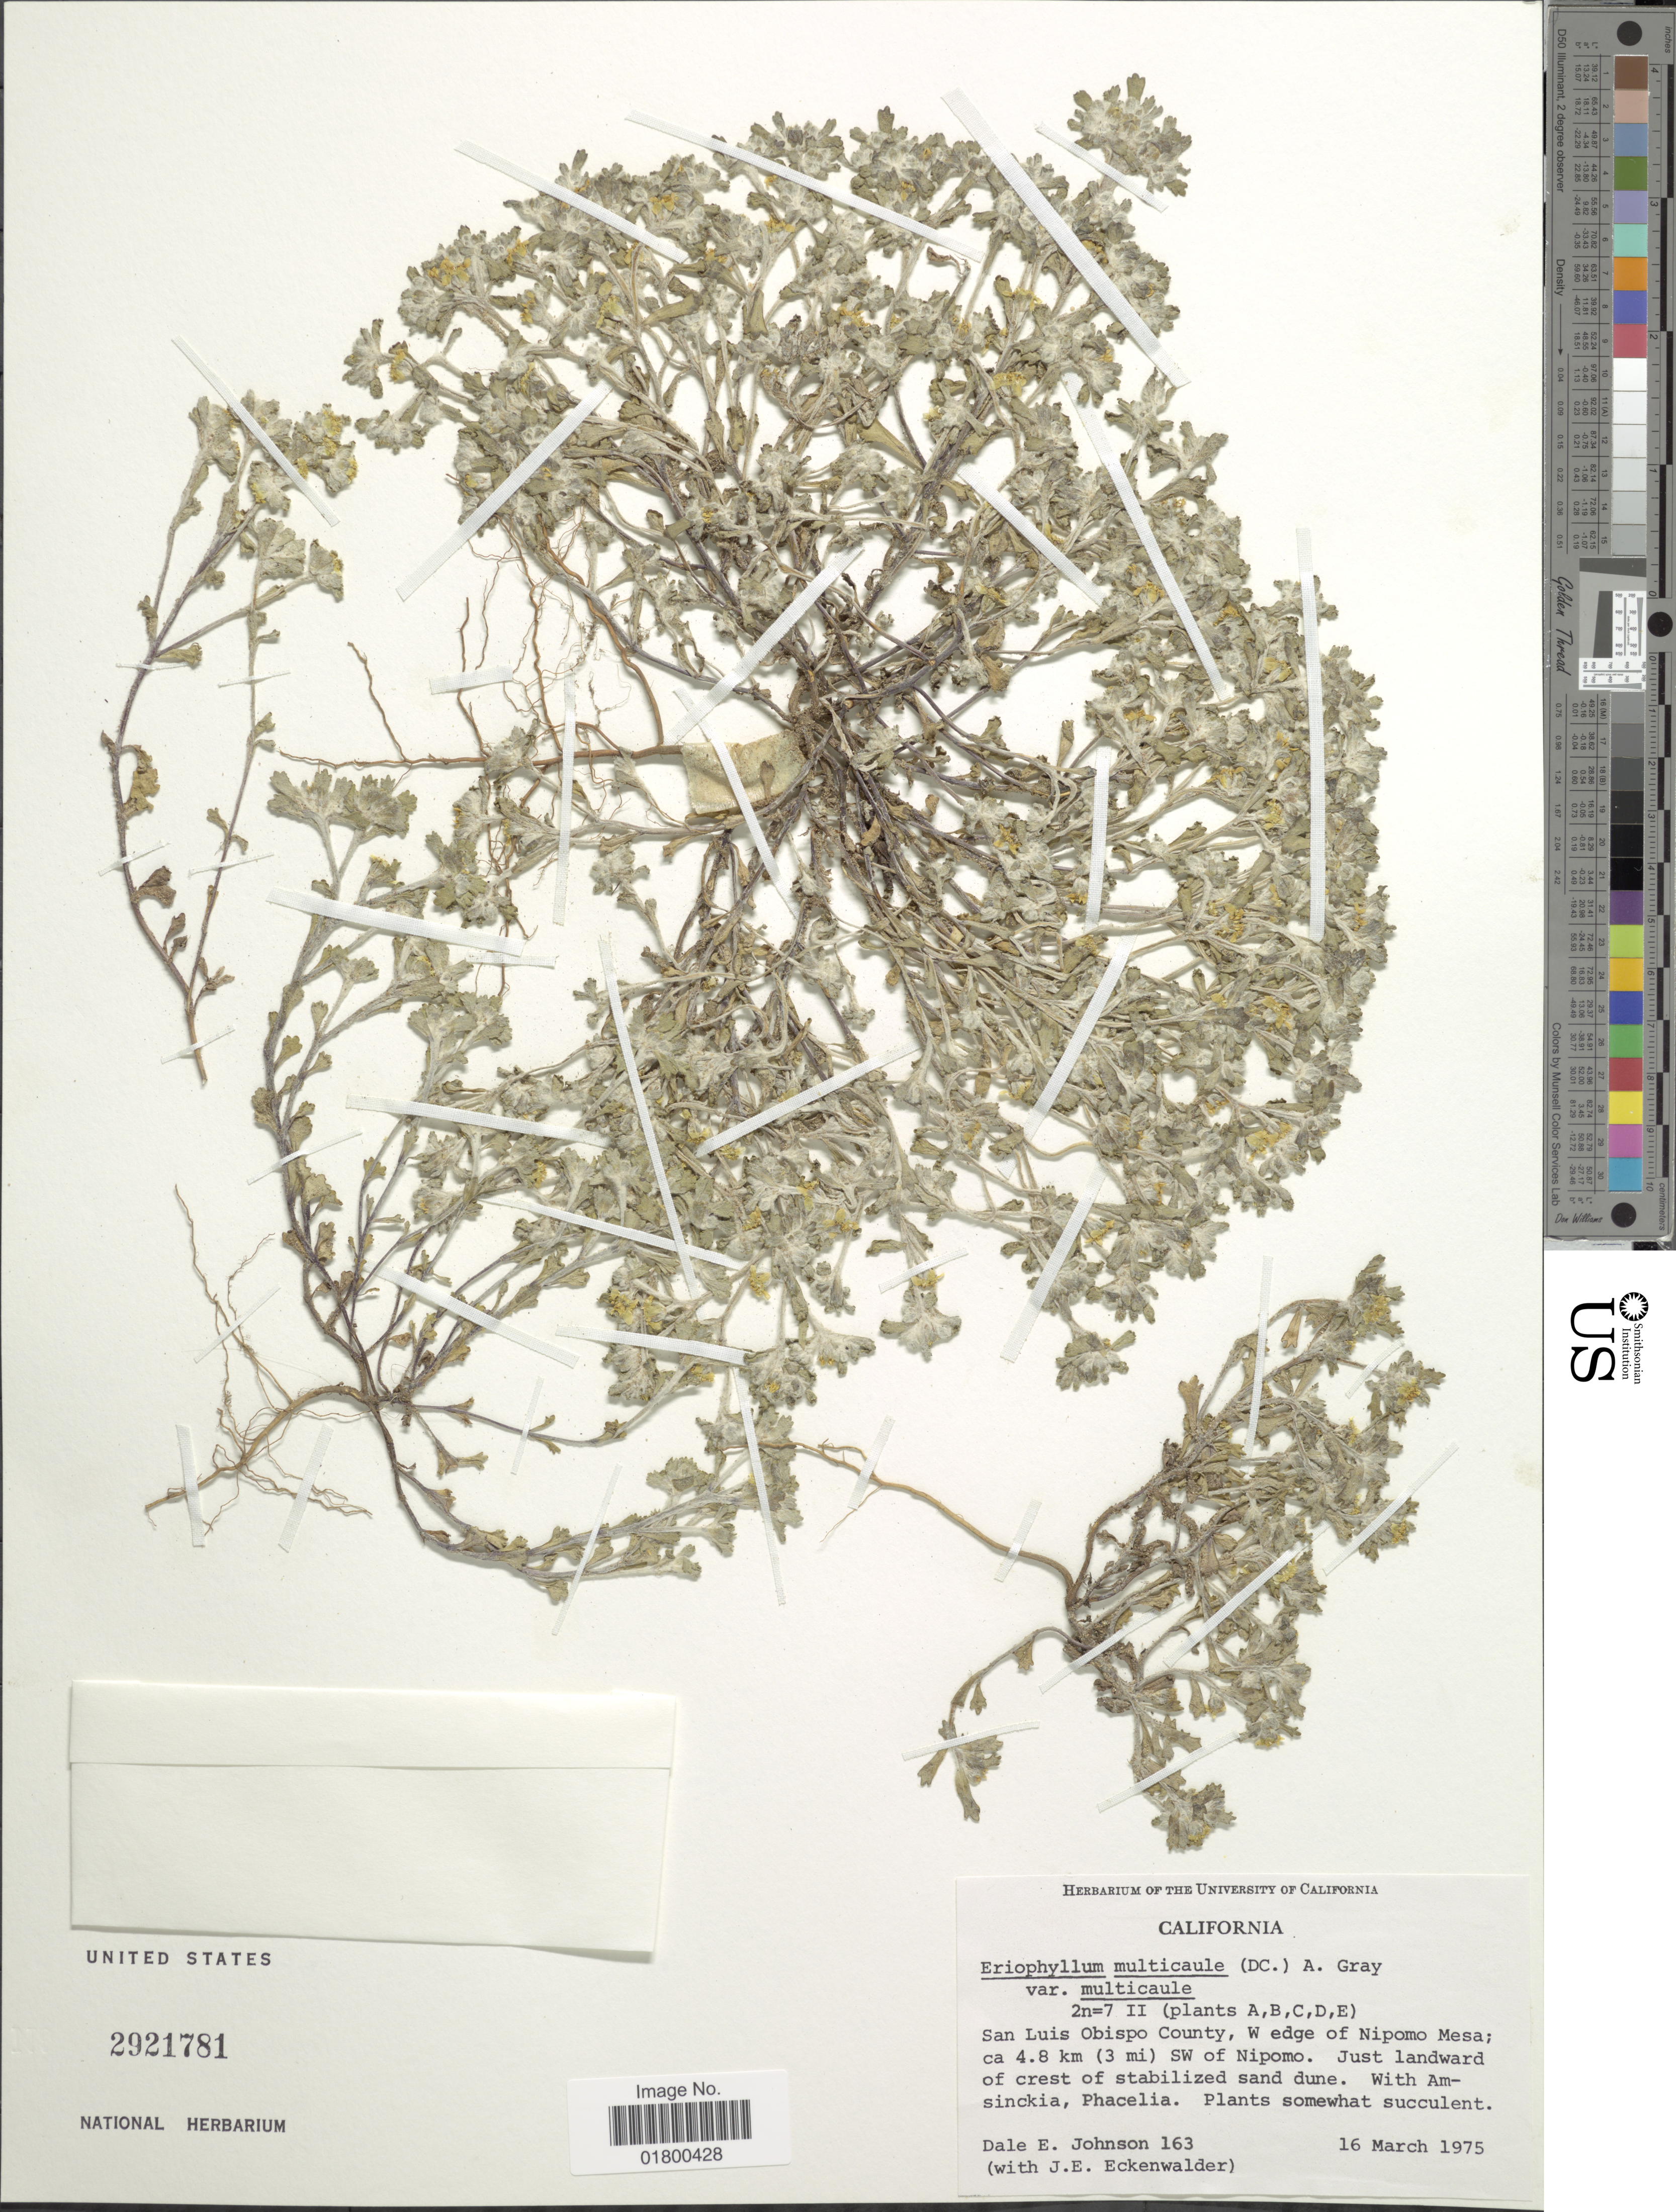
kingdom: Plantae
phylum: Tracheophyta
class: Magnoliopsida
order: Asterales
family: Asteraceae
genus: Eriophyllum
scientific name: Eriophyllum multicaule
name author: (DC.) A. Gray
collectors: D. E. Johnson & J. Eckenwalder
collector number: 163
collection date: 1975-03-16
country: United States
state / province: California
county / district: San Luis Obispo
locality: San Luis Obispo County, W edge of Nipomo Mesa, 4.8 km (3 mi) SW of Nipomo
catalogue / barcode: US 2921781